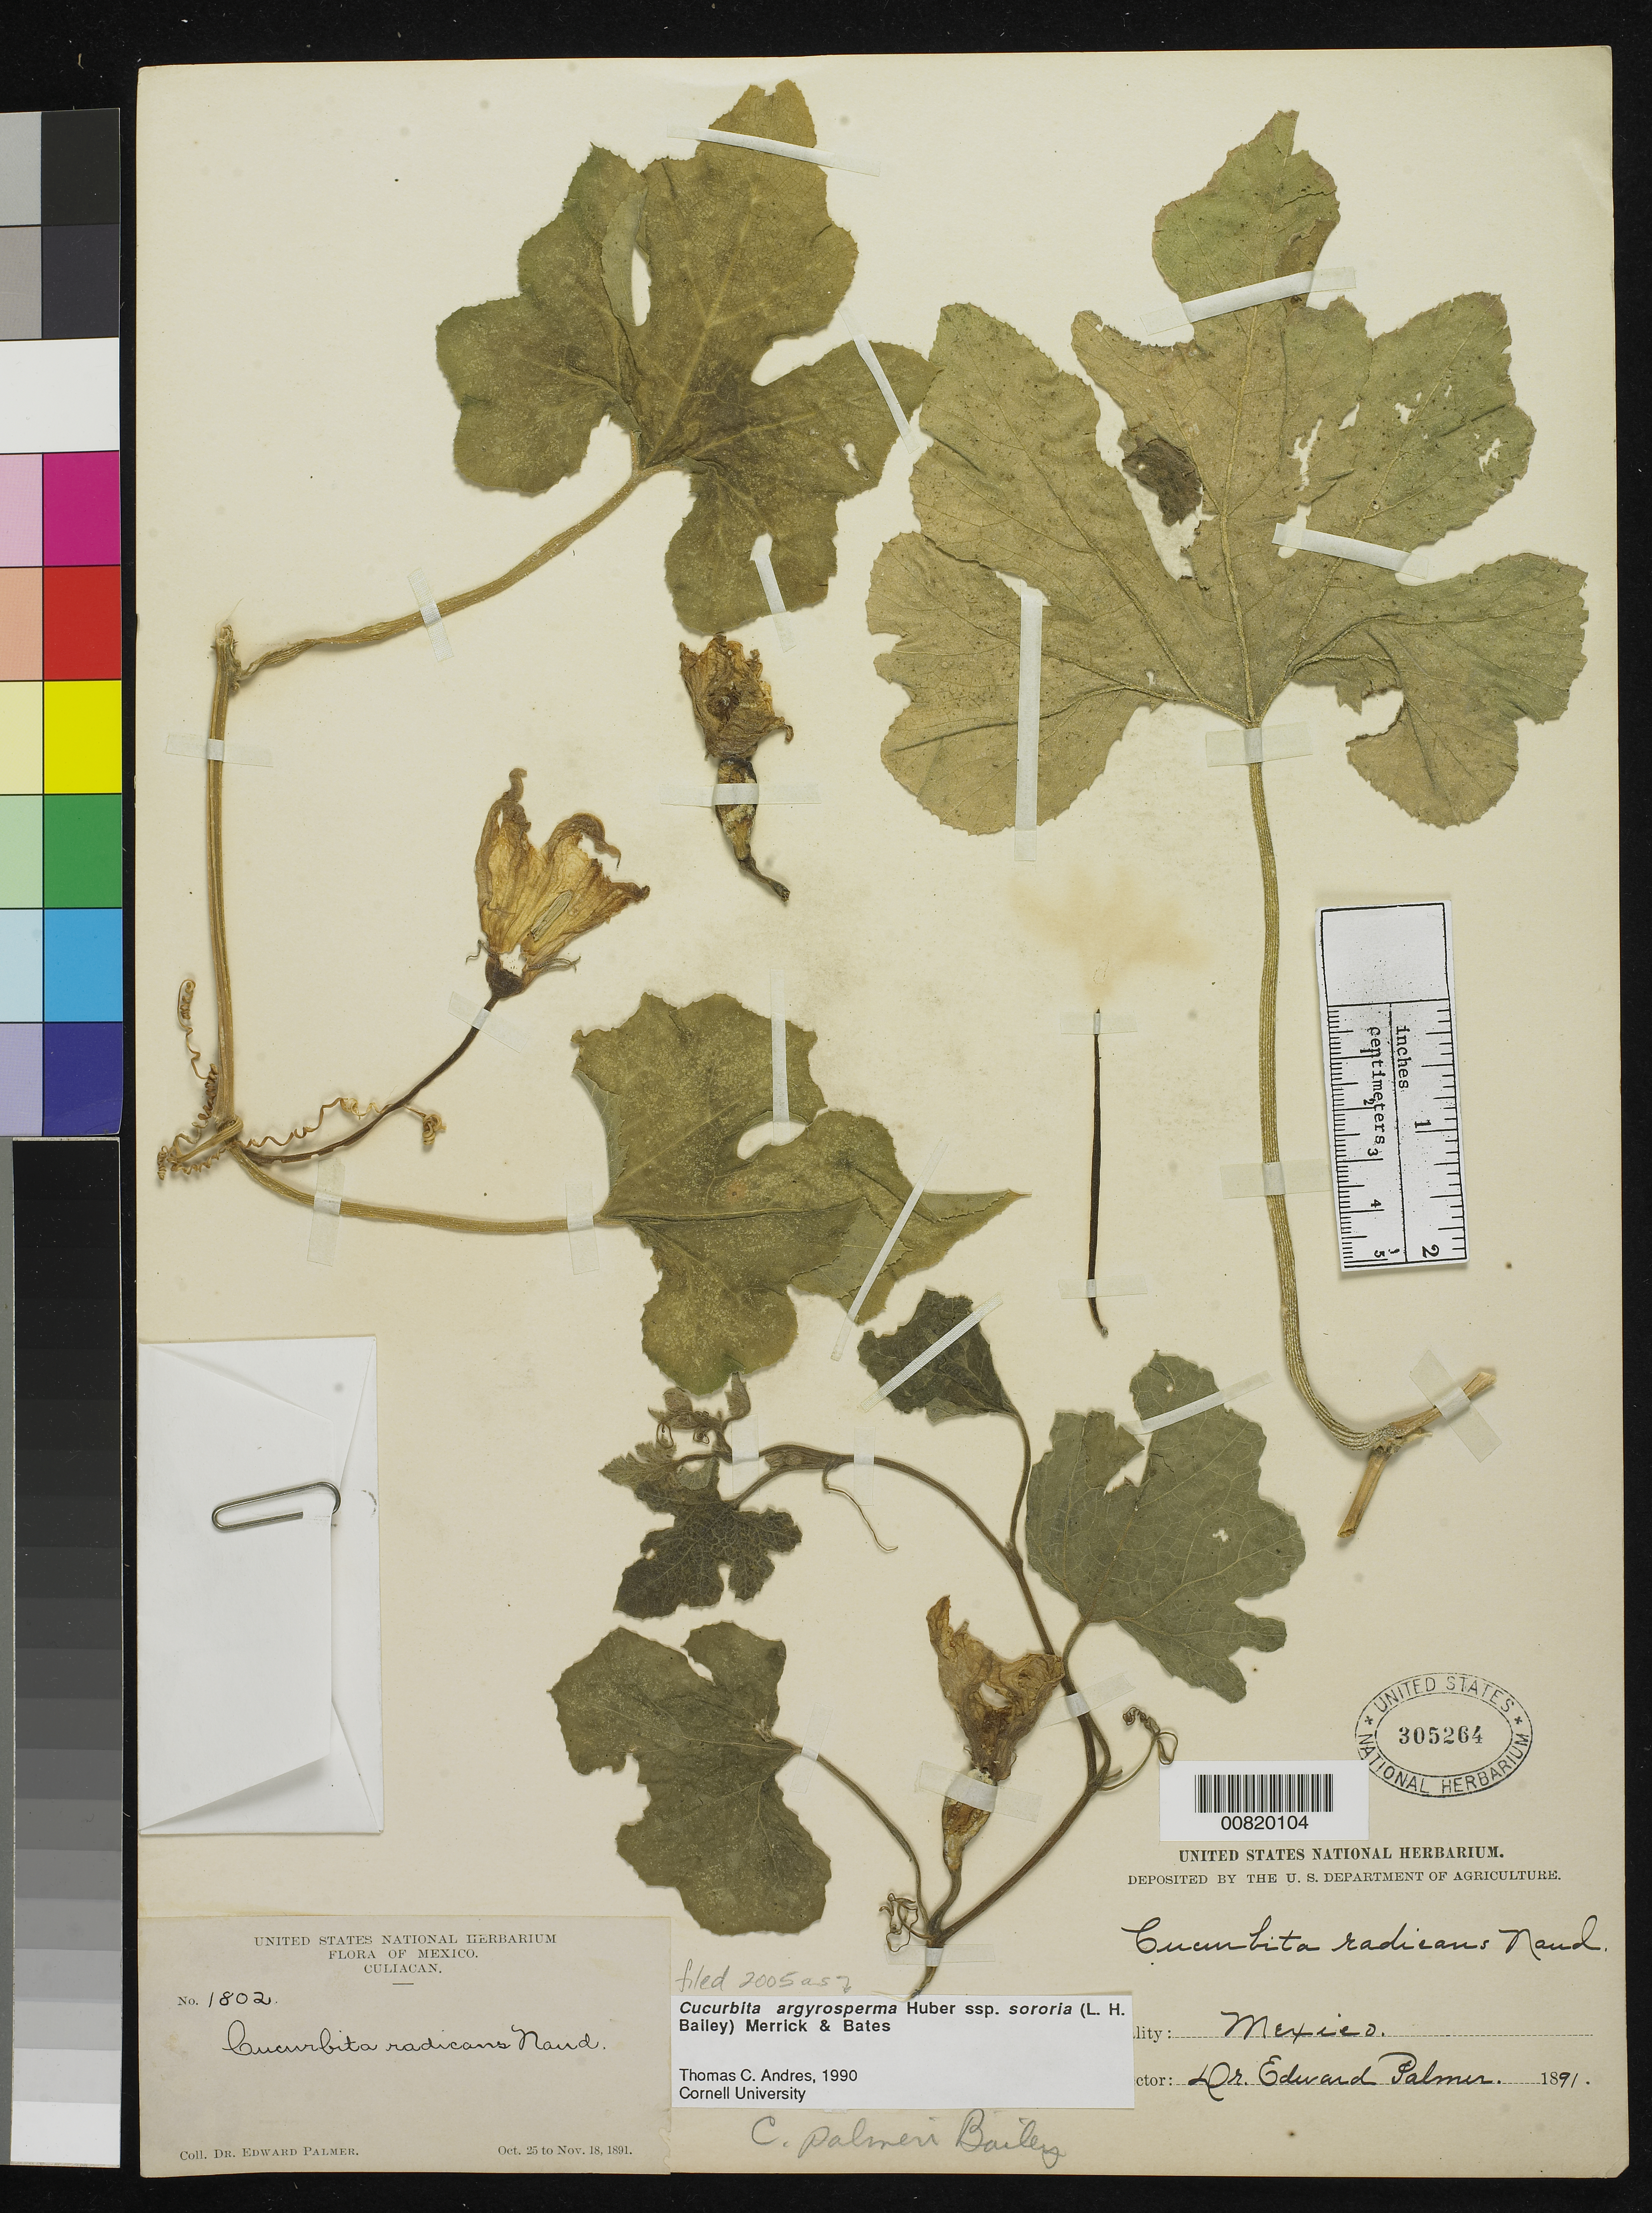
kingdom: Plantae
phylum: Tracheophyta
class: Magnoliopsida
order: Cucurbitales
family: Cucurbitaceae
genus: Cucurbita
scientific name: Cucurbita argyrosperma subsp. sororia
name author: (L.H. Bailey) Merrick & D.M. Bates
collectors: E. Palmer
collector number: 1802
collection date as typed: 25 Oct 1891 to 18 Nov 1891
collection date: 1891-10-25/1891-11-18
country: Mexico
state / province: Sinaloa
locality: Culiacan, Sinaloa.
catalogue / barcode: US 305264